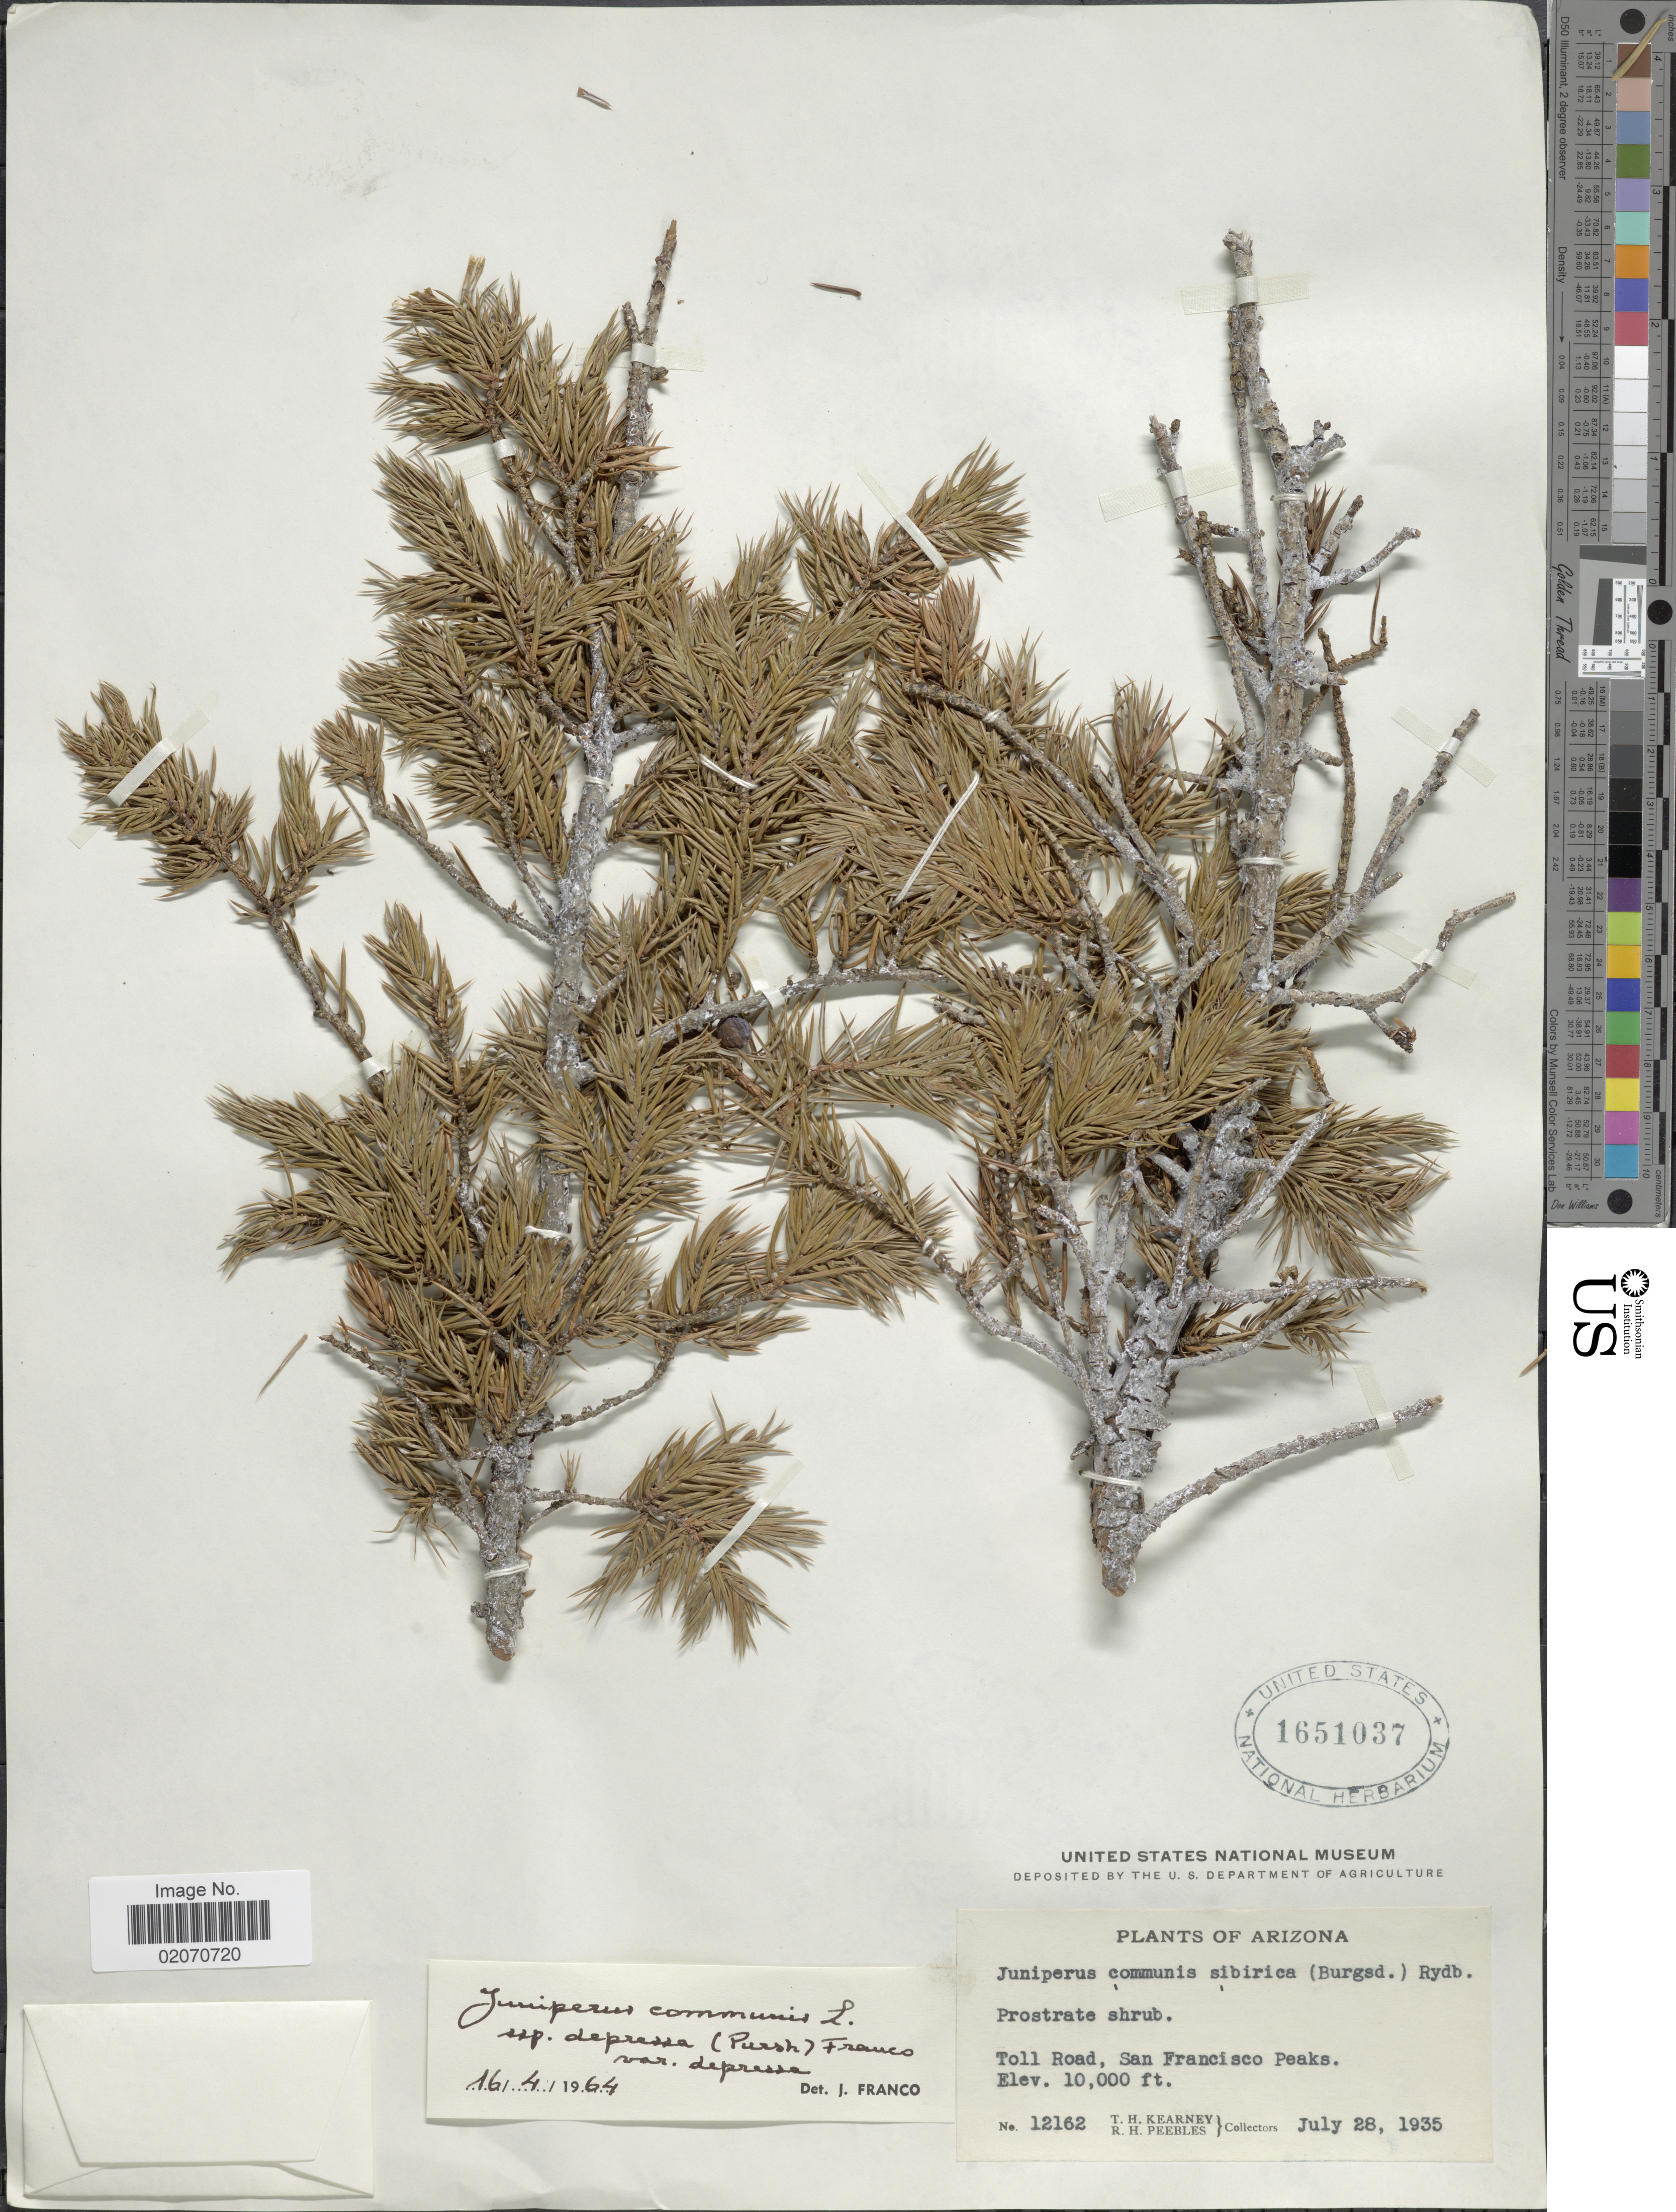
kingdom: Plantae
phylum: Tracheophyta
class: Pinopsida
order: Pinales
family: Cupressaceae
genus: Juniperus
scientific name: Juniperus communis subsp. depressa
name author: (Pursh) Franco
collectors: T. H. Kearney & R. H. Peebles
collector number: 12162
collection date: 1935-07-28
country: United States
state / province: Arizona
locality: Toll Road, San Francisco Peaks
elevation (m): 3048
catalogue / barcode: US 1651037